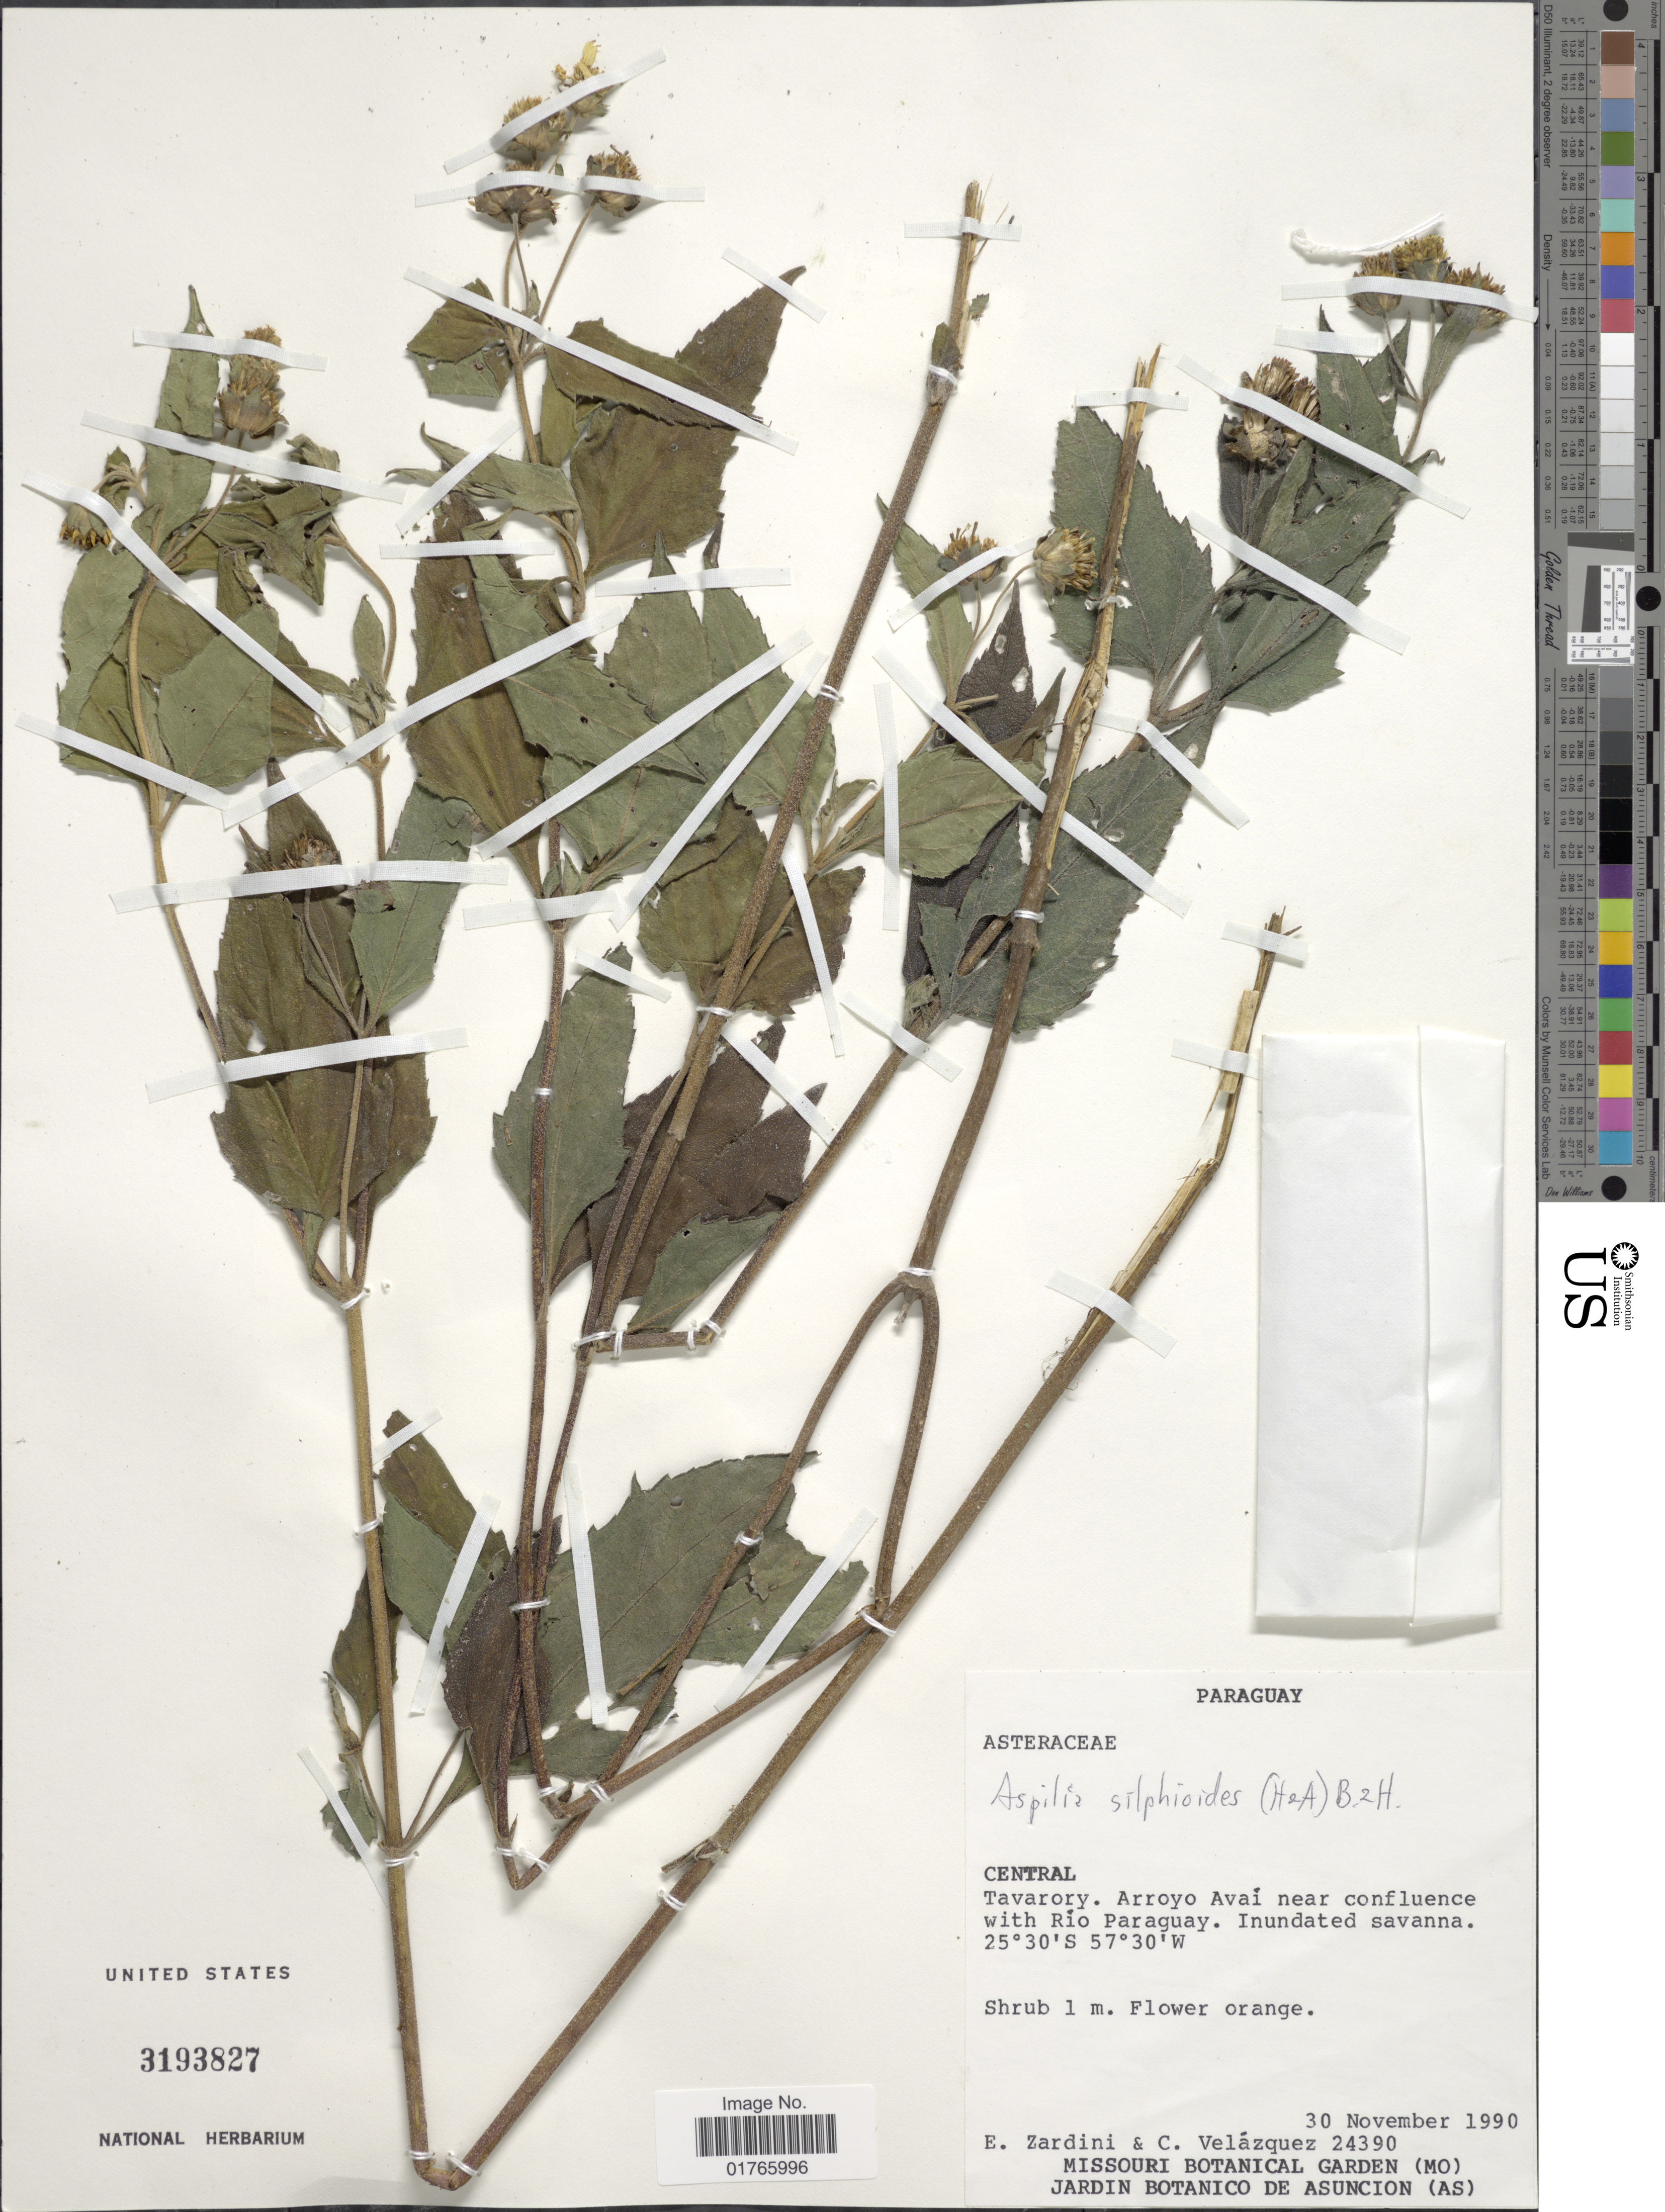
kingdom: Plantae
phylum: Tracheophyta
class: Magnoliopsida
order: Asterales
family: Asteraceae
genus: Aspilia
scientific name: Aspilia silphioides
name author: (Hook. & Arn.) Benth. ex Benth. & Hook. f.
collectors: E. M. Zardini & C. Velázquez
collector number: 24390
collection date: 1990-11-30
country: Paraguay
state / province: Central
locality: Tavarory, Arroyo Avai near confluence with Rio Paraguay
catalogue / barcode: US 3193827